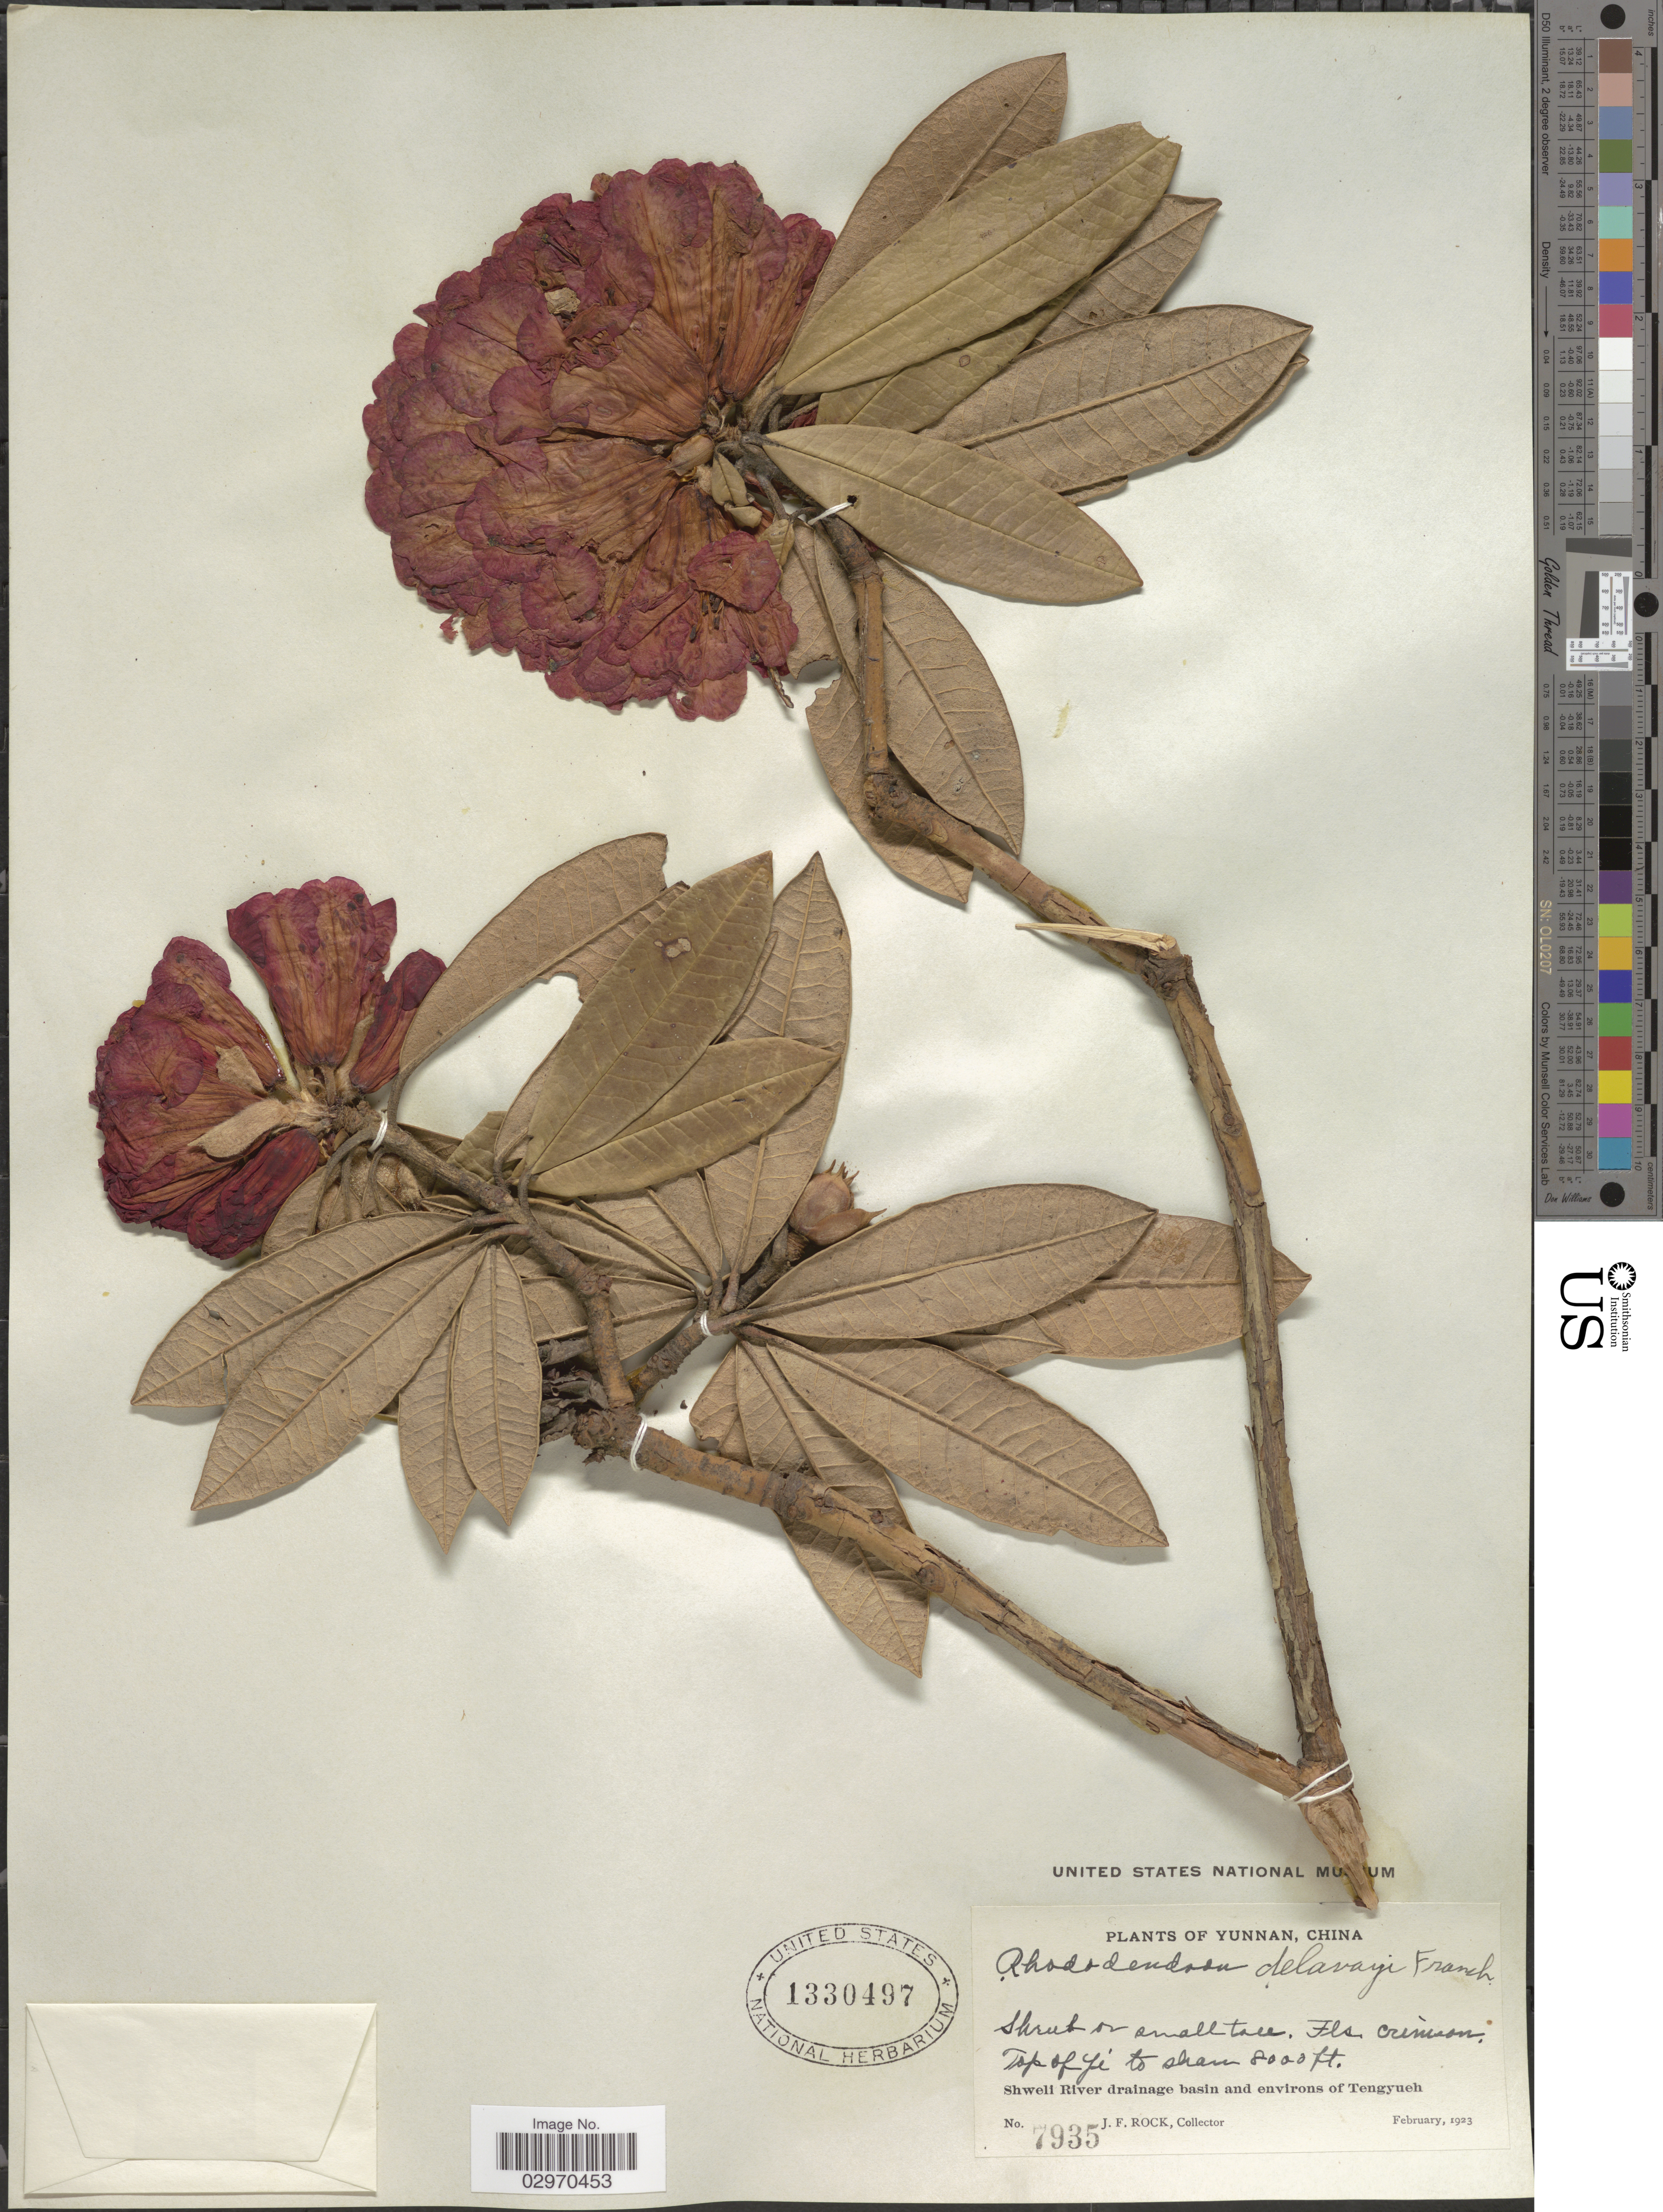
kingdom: Plantae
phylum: Tracheophyta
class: Magnoliopsida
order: Ericales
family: Ericaceae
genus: Rhododendron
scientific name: Rhododendron delavayi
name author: Franch.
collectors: J. Rock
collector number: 7935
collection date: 1923-02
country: China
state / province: Yunnan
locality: Top of Yi to Shan. Shweli River drainage basin and environs of Tengyueh.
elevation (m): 2438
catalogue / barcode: US 1330497